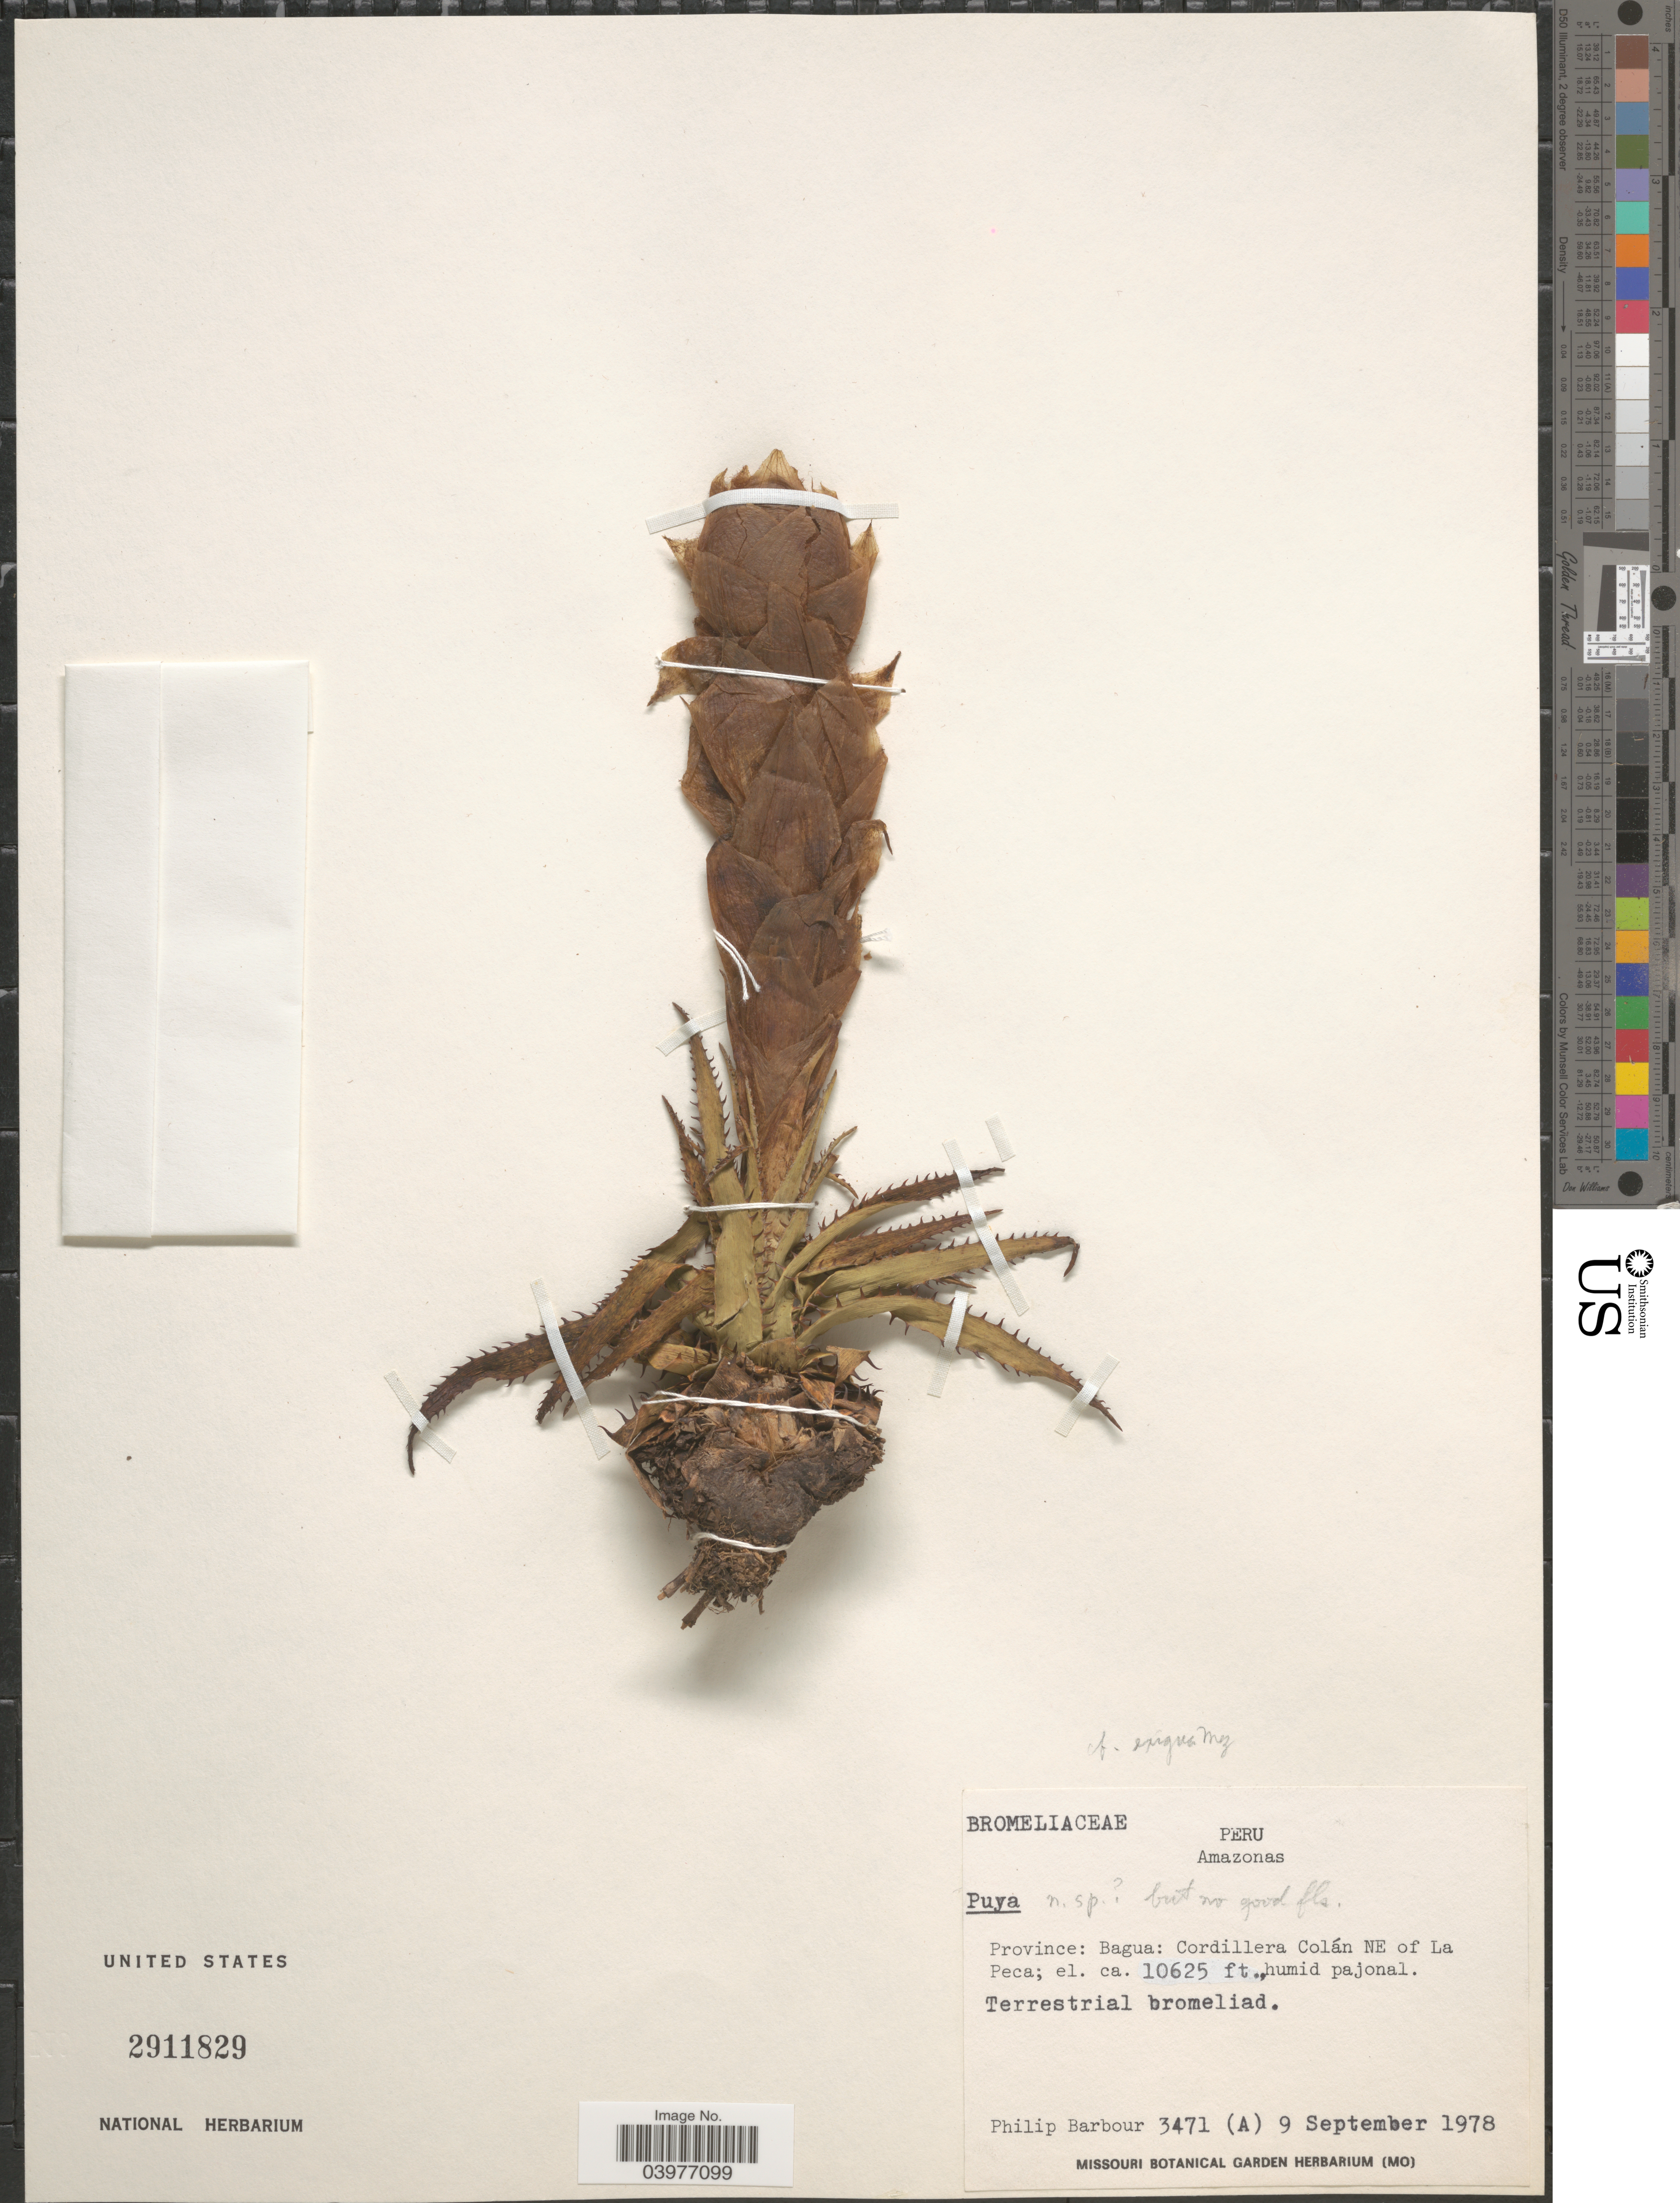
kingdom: Plantae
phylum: Tracheophyta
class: Liliopsida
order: Poales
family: Bromeliaceae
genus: Puya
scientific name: Puya exigua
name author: Mez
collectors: P. Barbour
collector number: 3471 (A)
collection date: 1978-09-09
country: Peru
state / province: Amazonas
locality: Province: Bagua: Cordillera Colán NE of La Peca.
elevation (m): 3238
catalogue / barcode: US 2911829